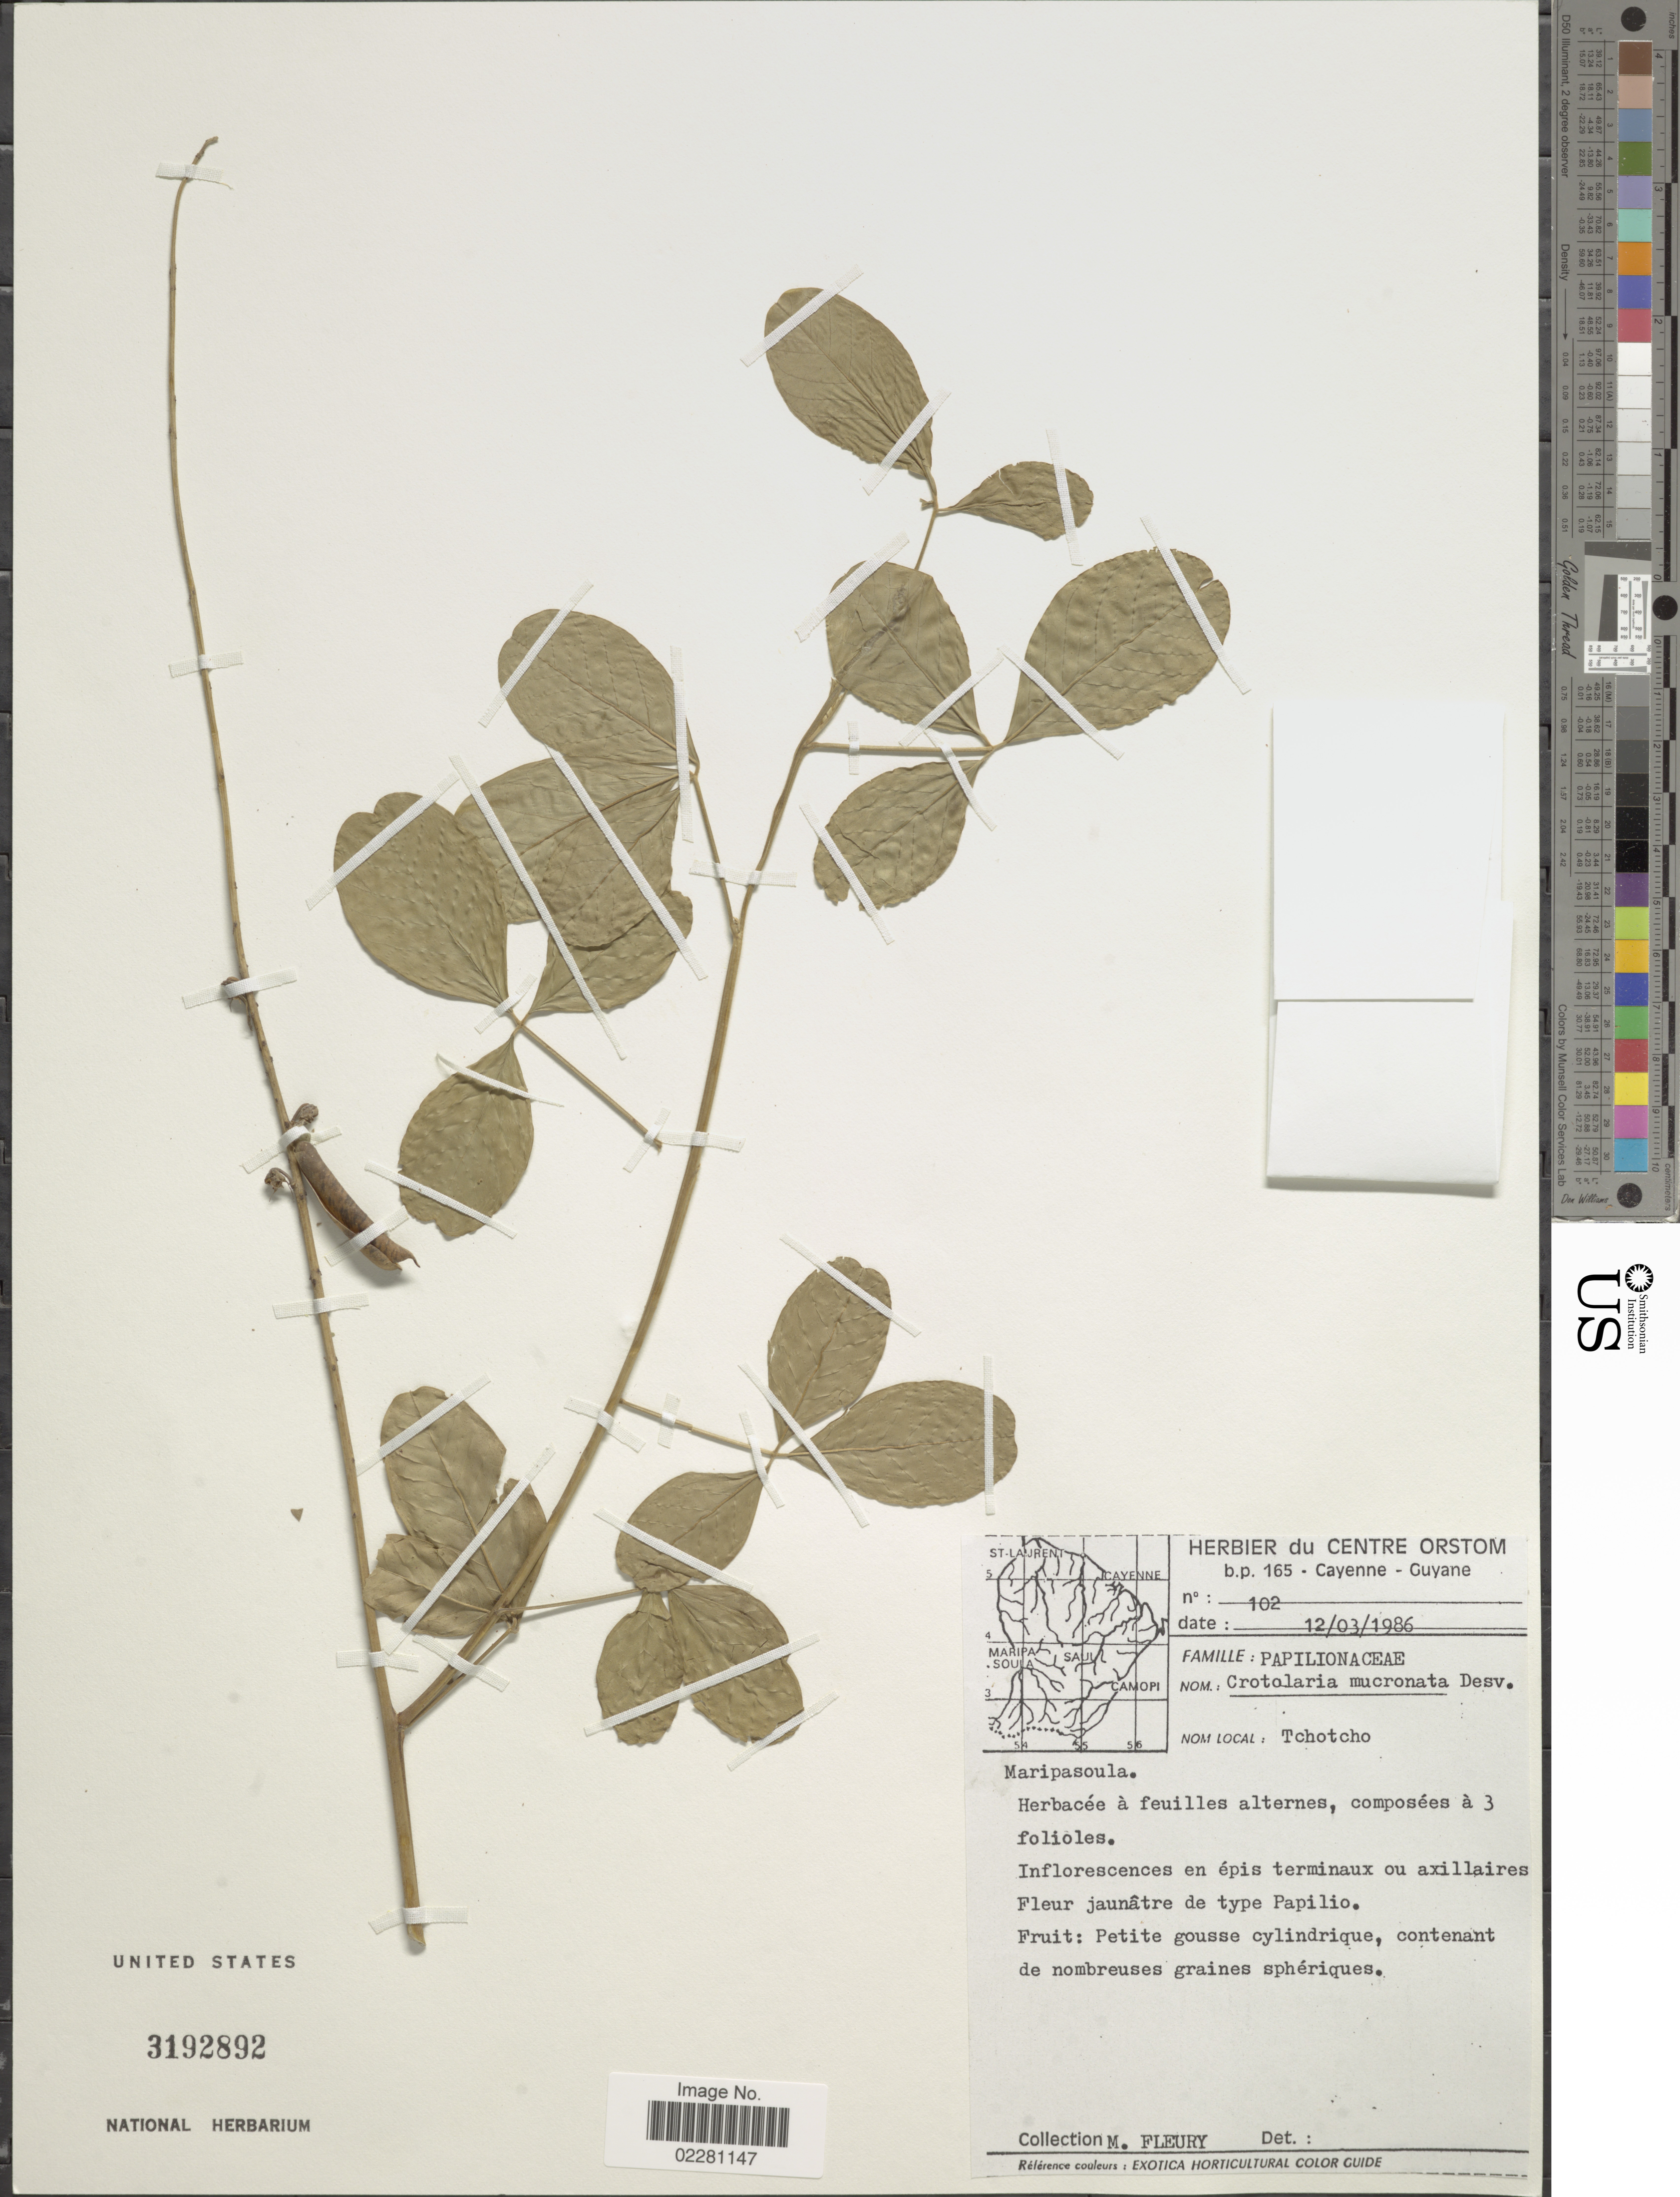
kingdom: Plantae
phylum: Tracheophyta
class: Magnoliopsida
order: Fabales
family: Fabaceae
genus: Crotalaria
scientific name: Crotalaria mucronata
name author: Desv.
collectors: M. Fleury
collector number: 102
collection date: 1986-03-12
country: French Guiana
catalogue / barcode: US 3192892